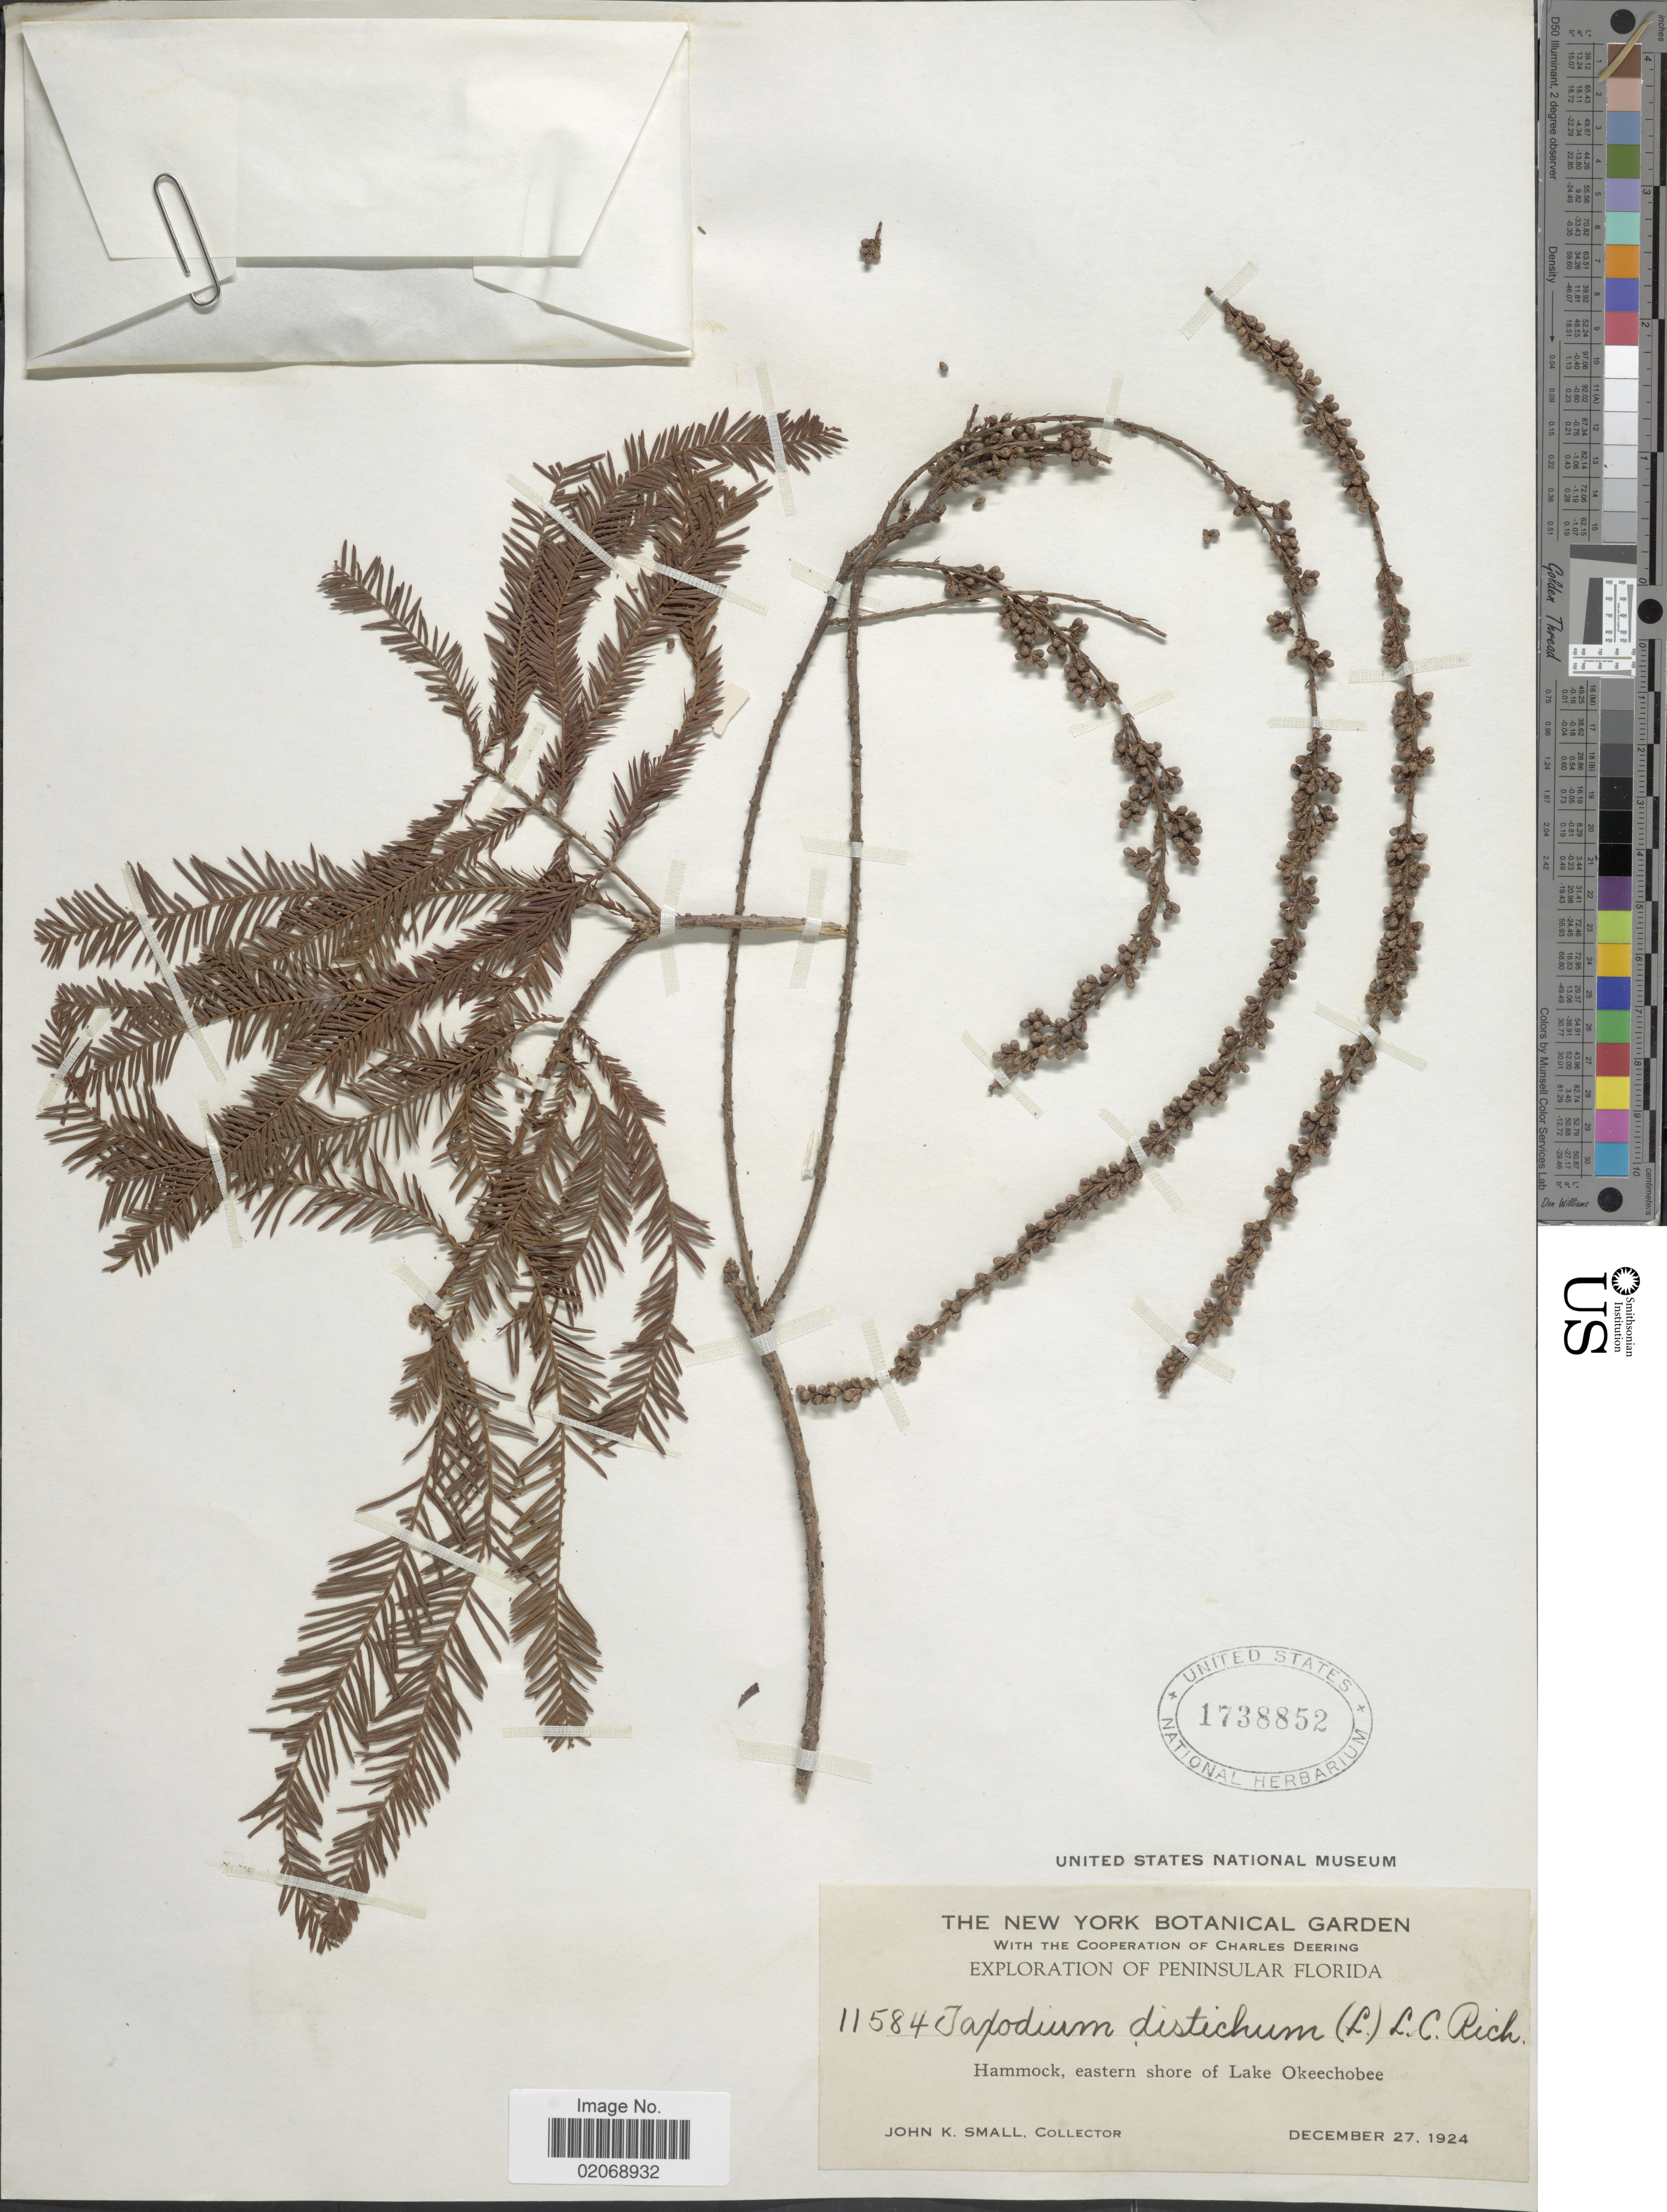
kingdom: Plantae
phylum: Tracheophyta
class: Pinopsida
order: Pinales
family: Cupressaceae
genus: Taxodium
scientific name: Taxodium distichum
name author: (L.) Rich.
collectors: J. K. Small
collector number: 11584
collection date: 1924-12-27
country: United States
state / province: Florida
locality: Hammock, eatern shore of Lake Okeechobee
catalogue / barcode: US 1738852